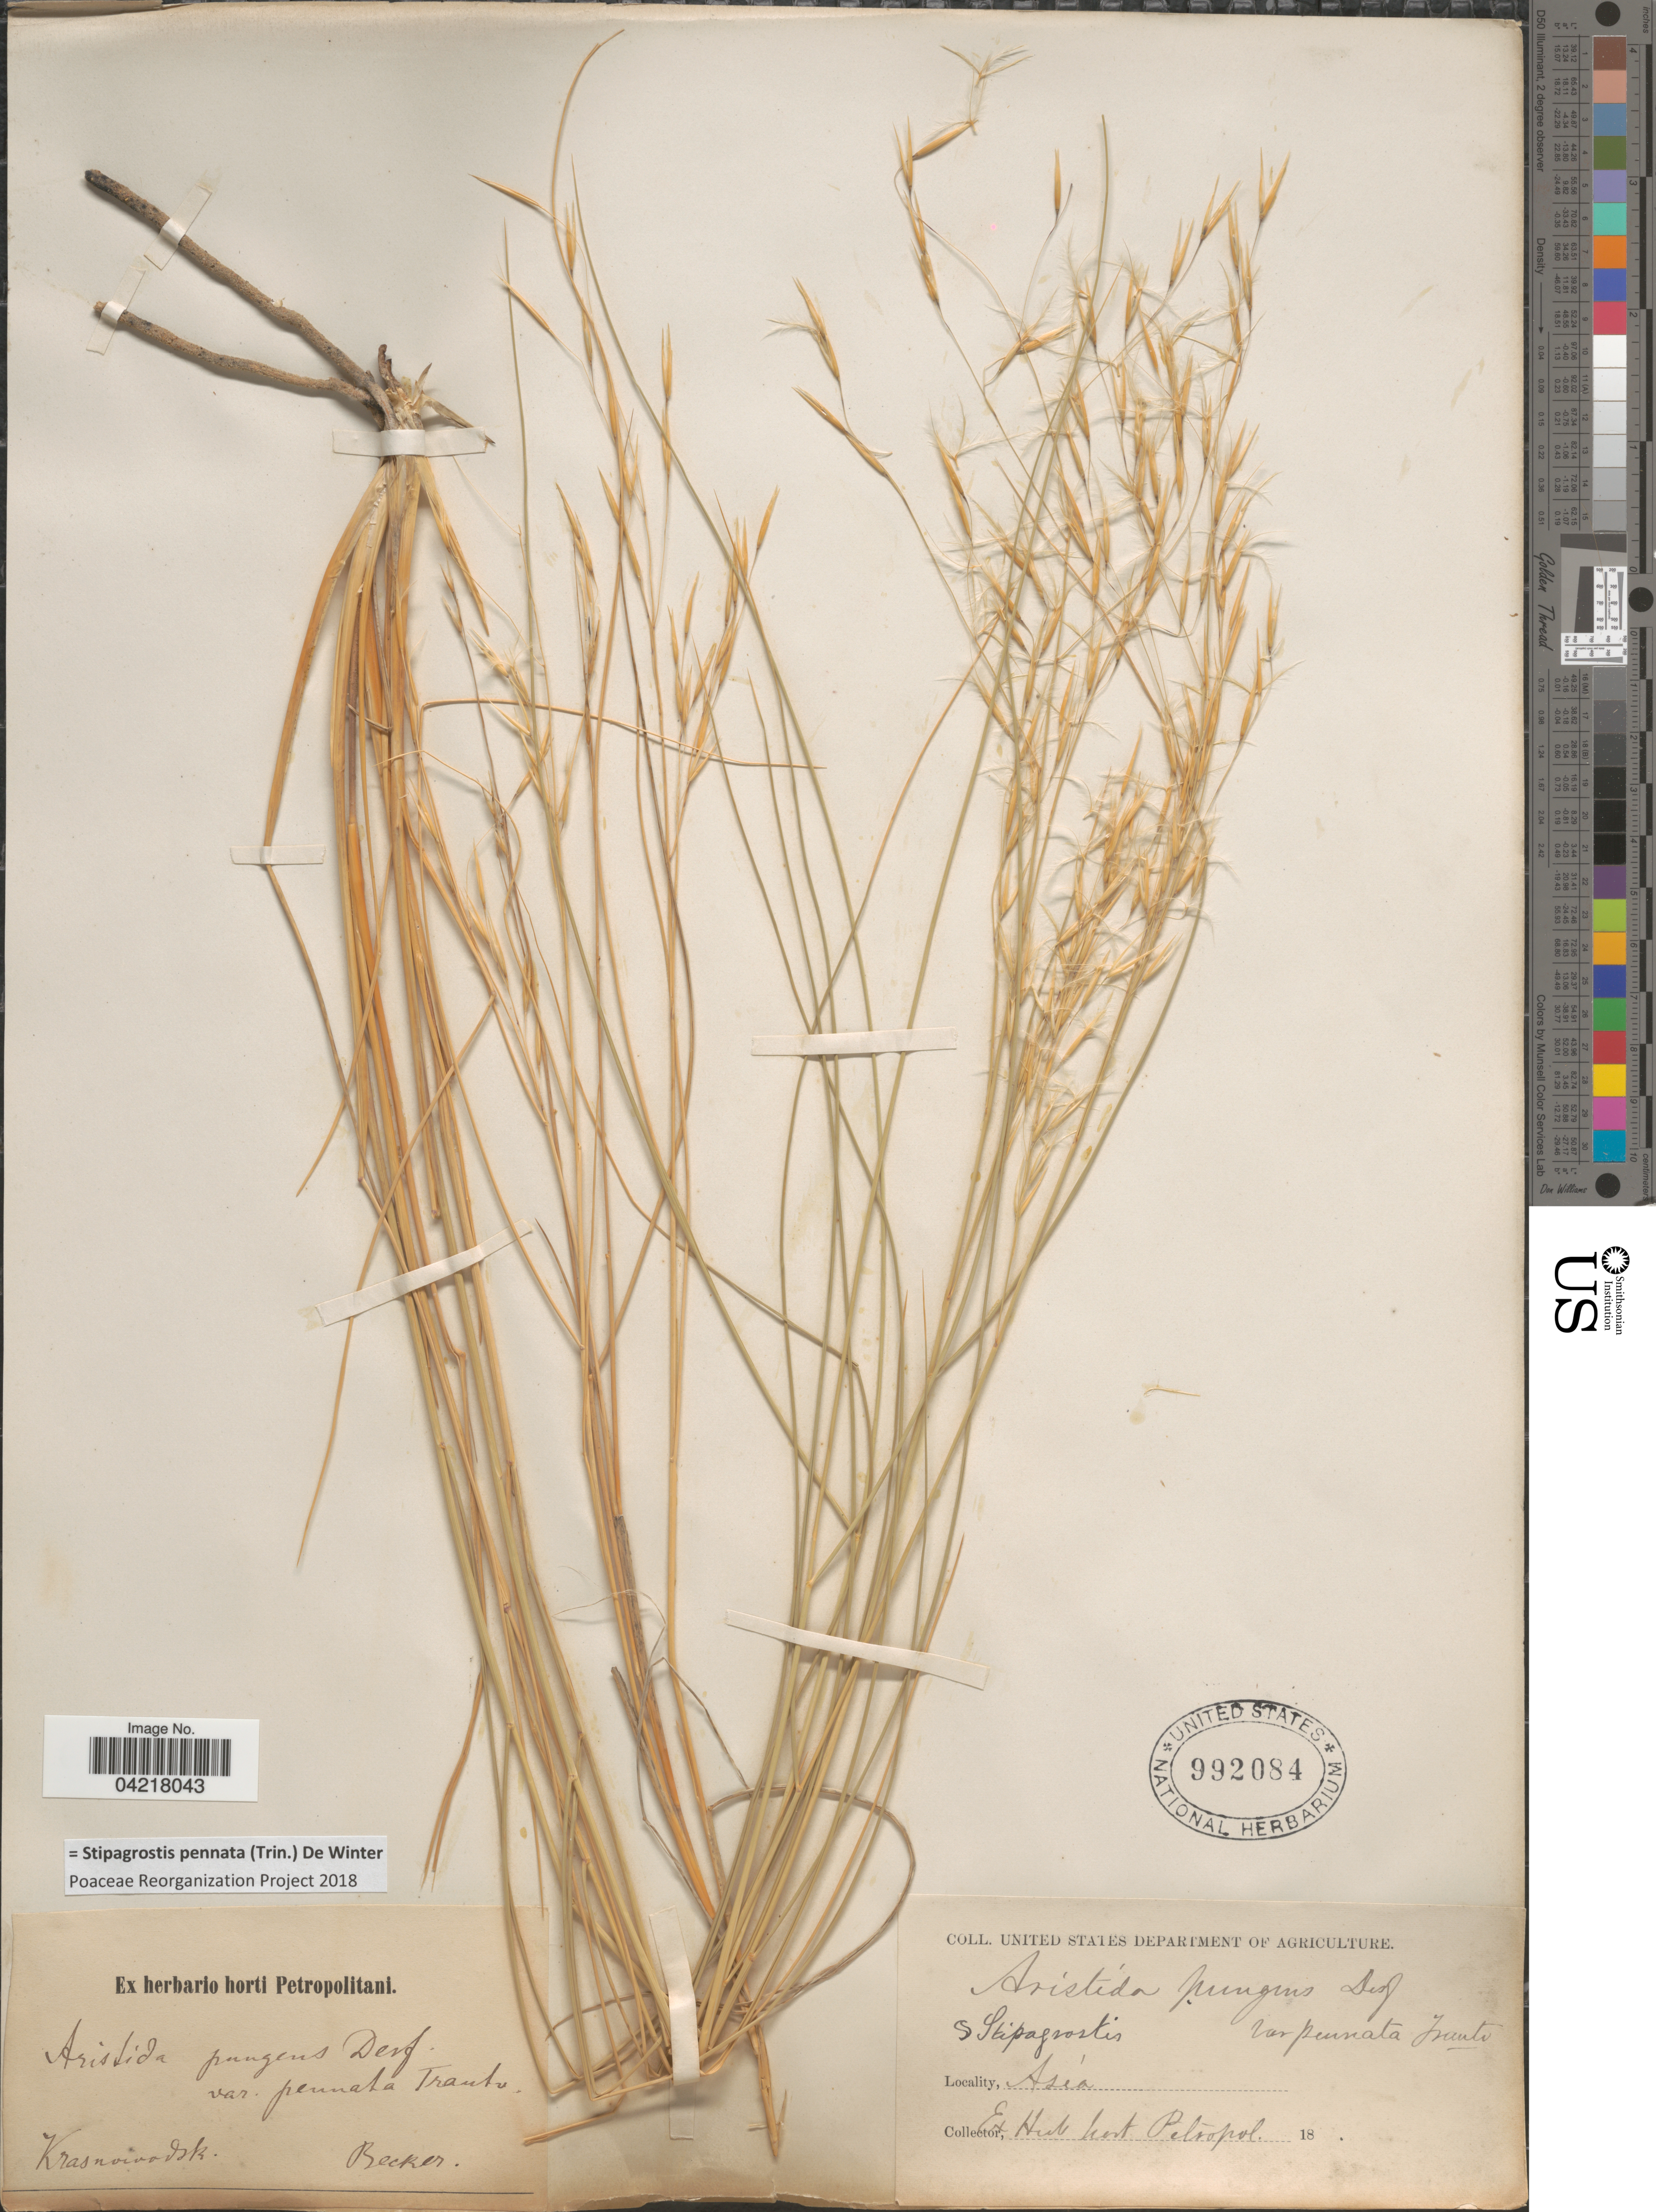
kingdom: Plantae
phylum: Tracheophyta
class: Liliopsida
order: Poales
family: Poaceae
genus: Stipagrostis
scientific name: Stipagrostis pennata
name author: (Trin.) De Winter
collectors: -. Becker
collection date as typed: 18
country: Turkmenistan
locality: Krasnowodsk. Asia.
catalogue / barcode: US 992084